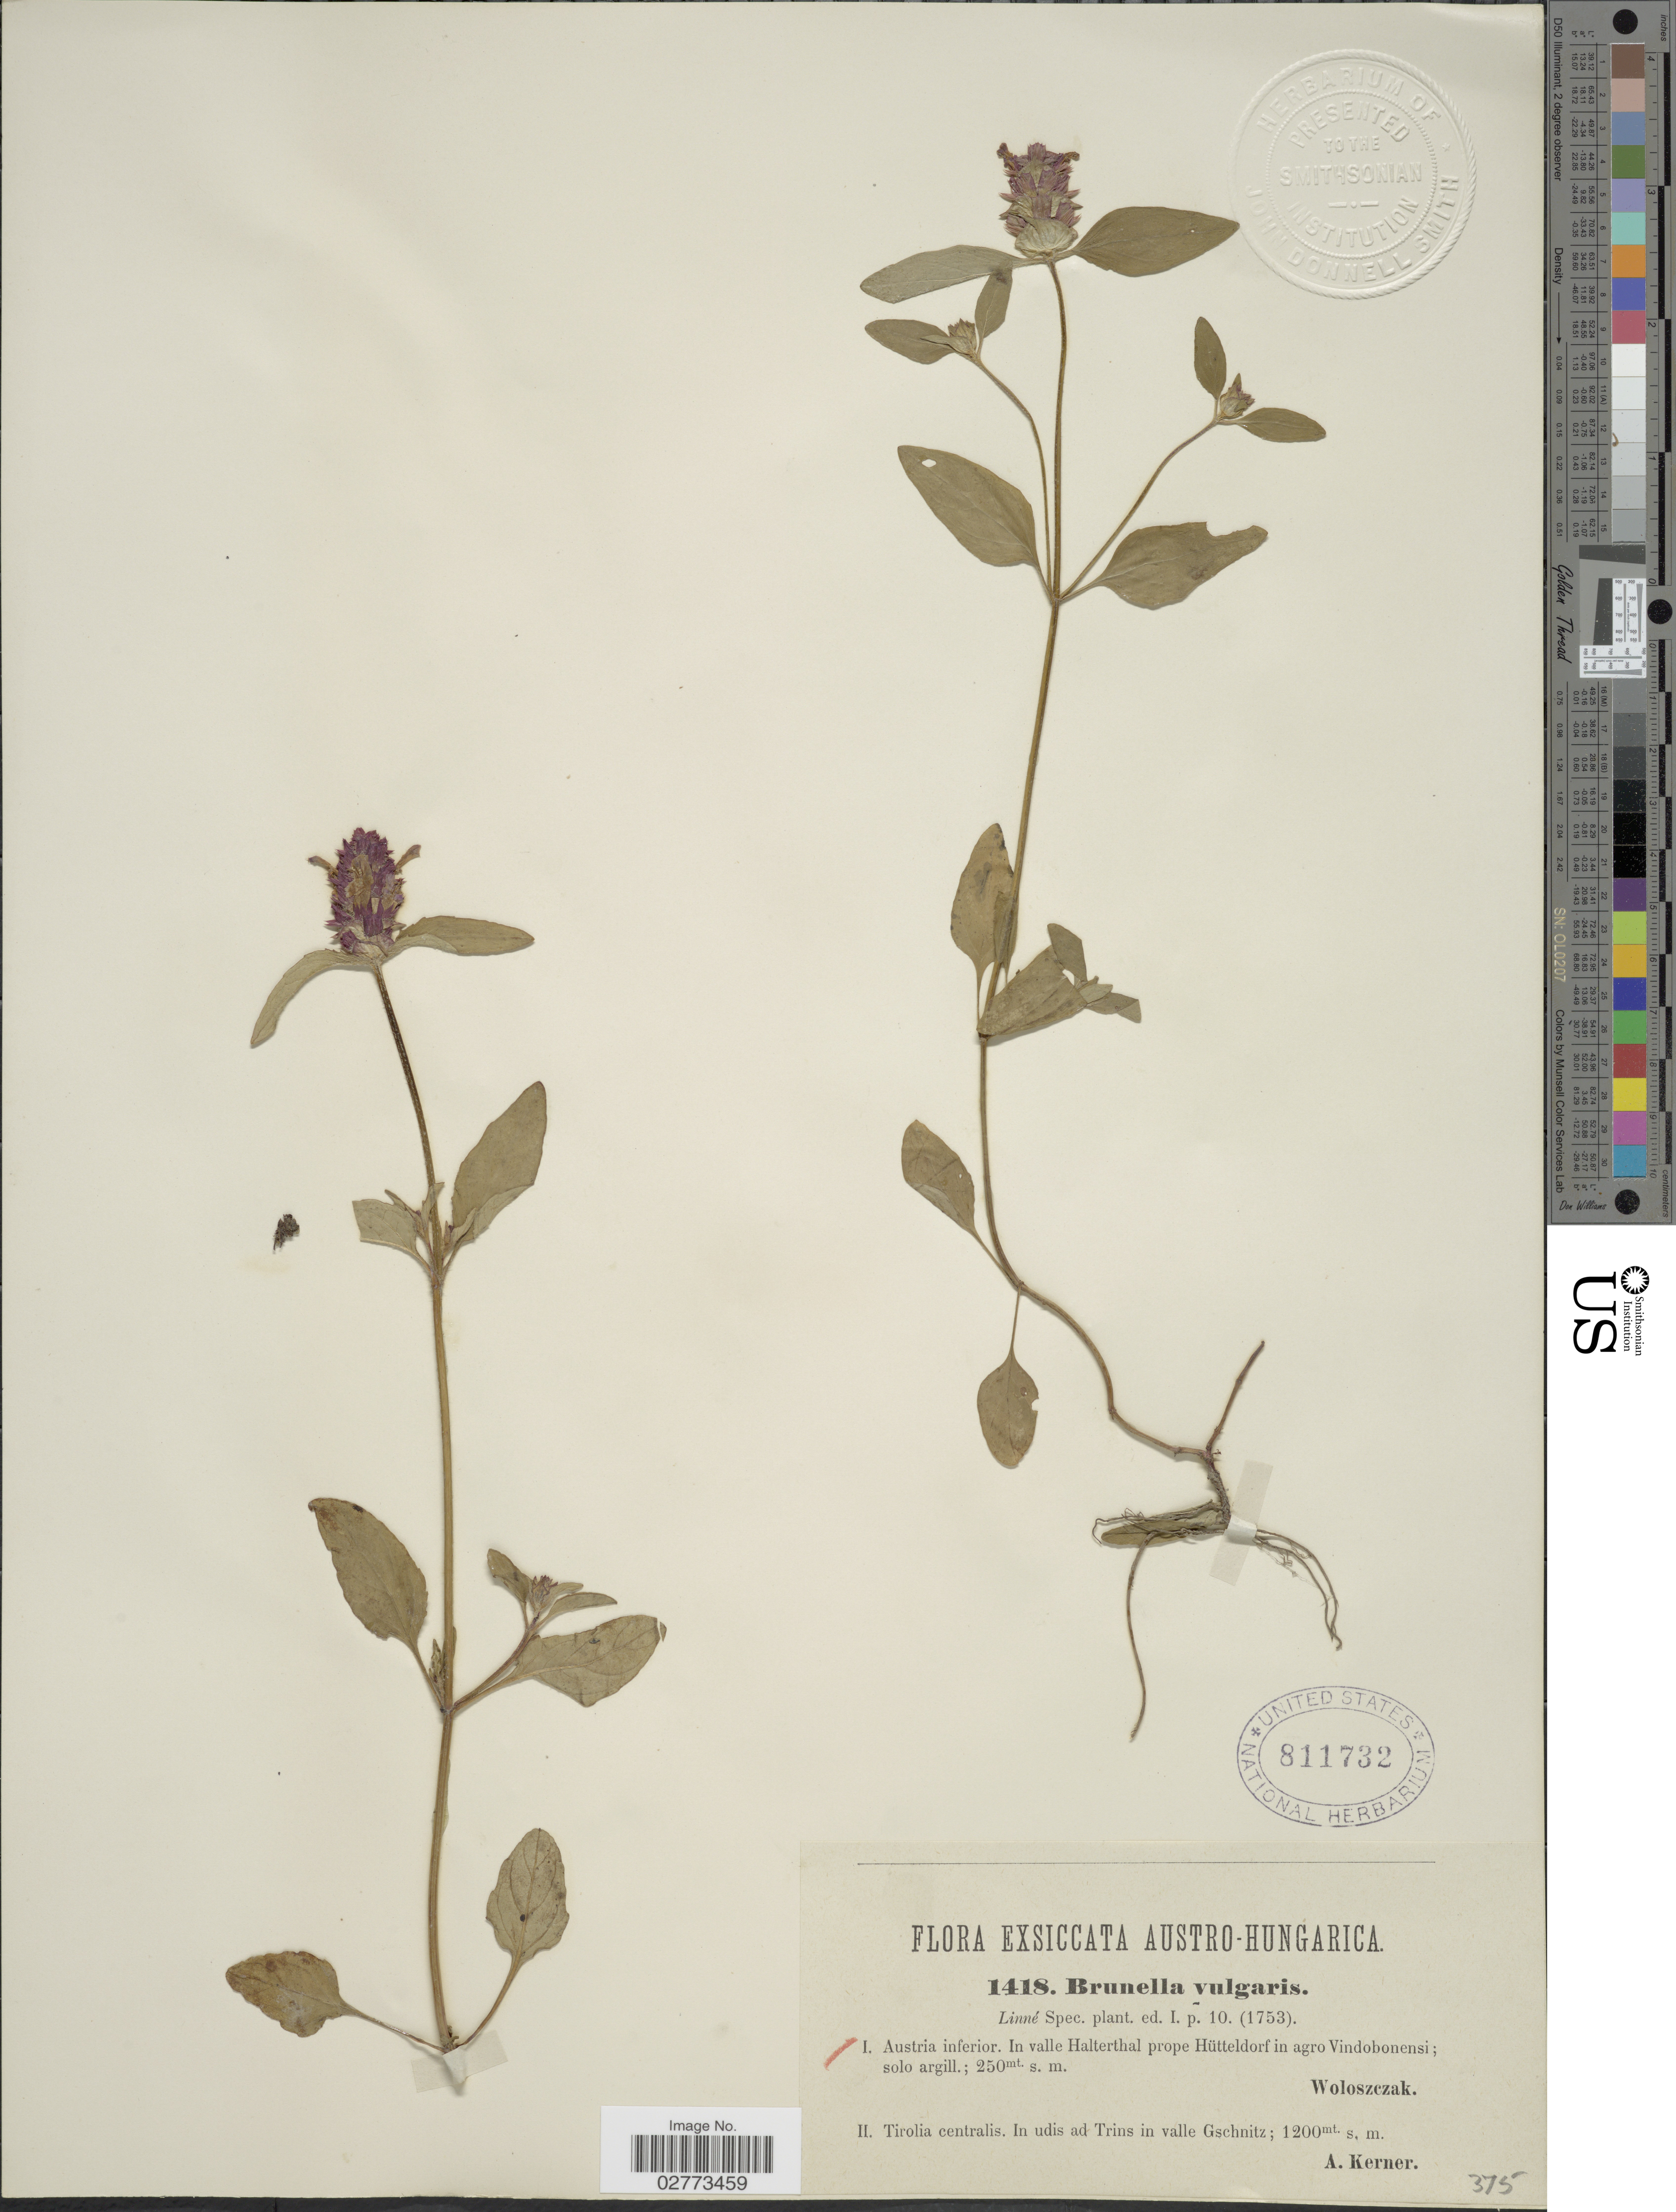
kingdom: Plantae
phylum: Tracheophyta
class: Magnoliopsida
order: Lamiales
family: Lamiaceae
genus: Prunella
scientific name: Prunella vulgaris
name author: L.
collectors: Woloszczak, E.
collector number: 1418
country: Austria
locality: Austro-Hungarica. Austria inferior. In valle Halterthal prope Hùtteldorf in agro Vindobonensi.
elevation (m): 250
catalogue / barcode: US 811732